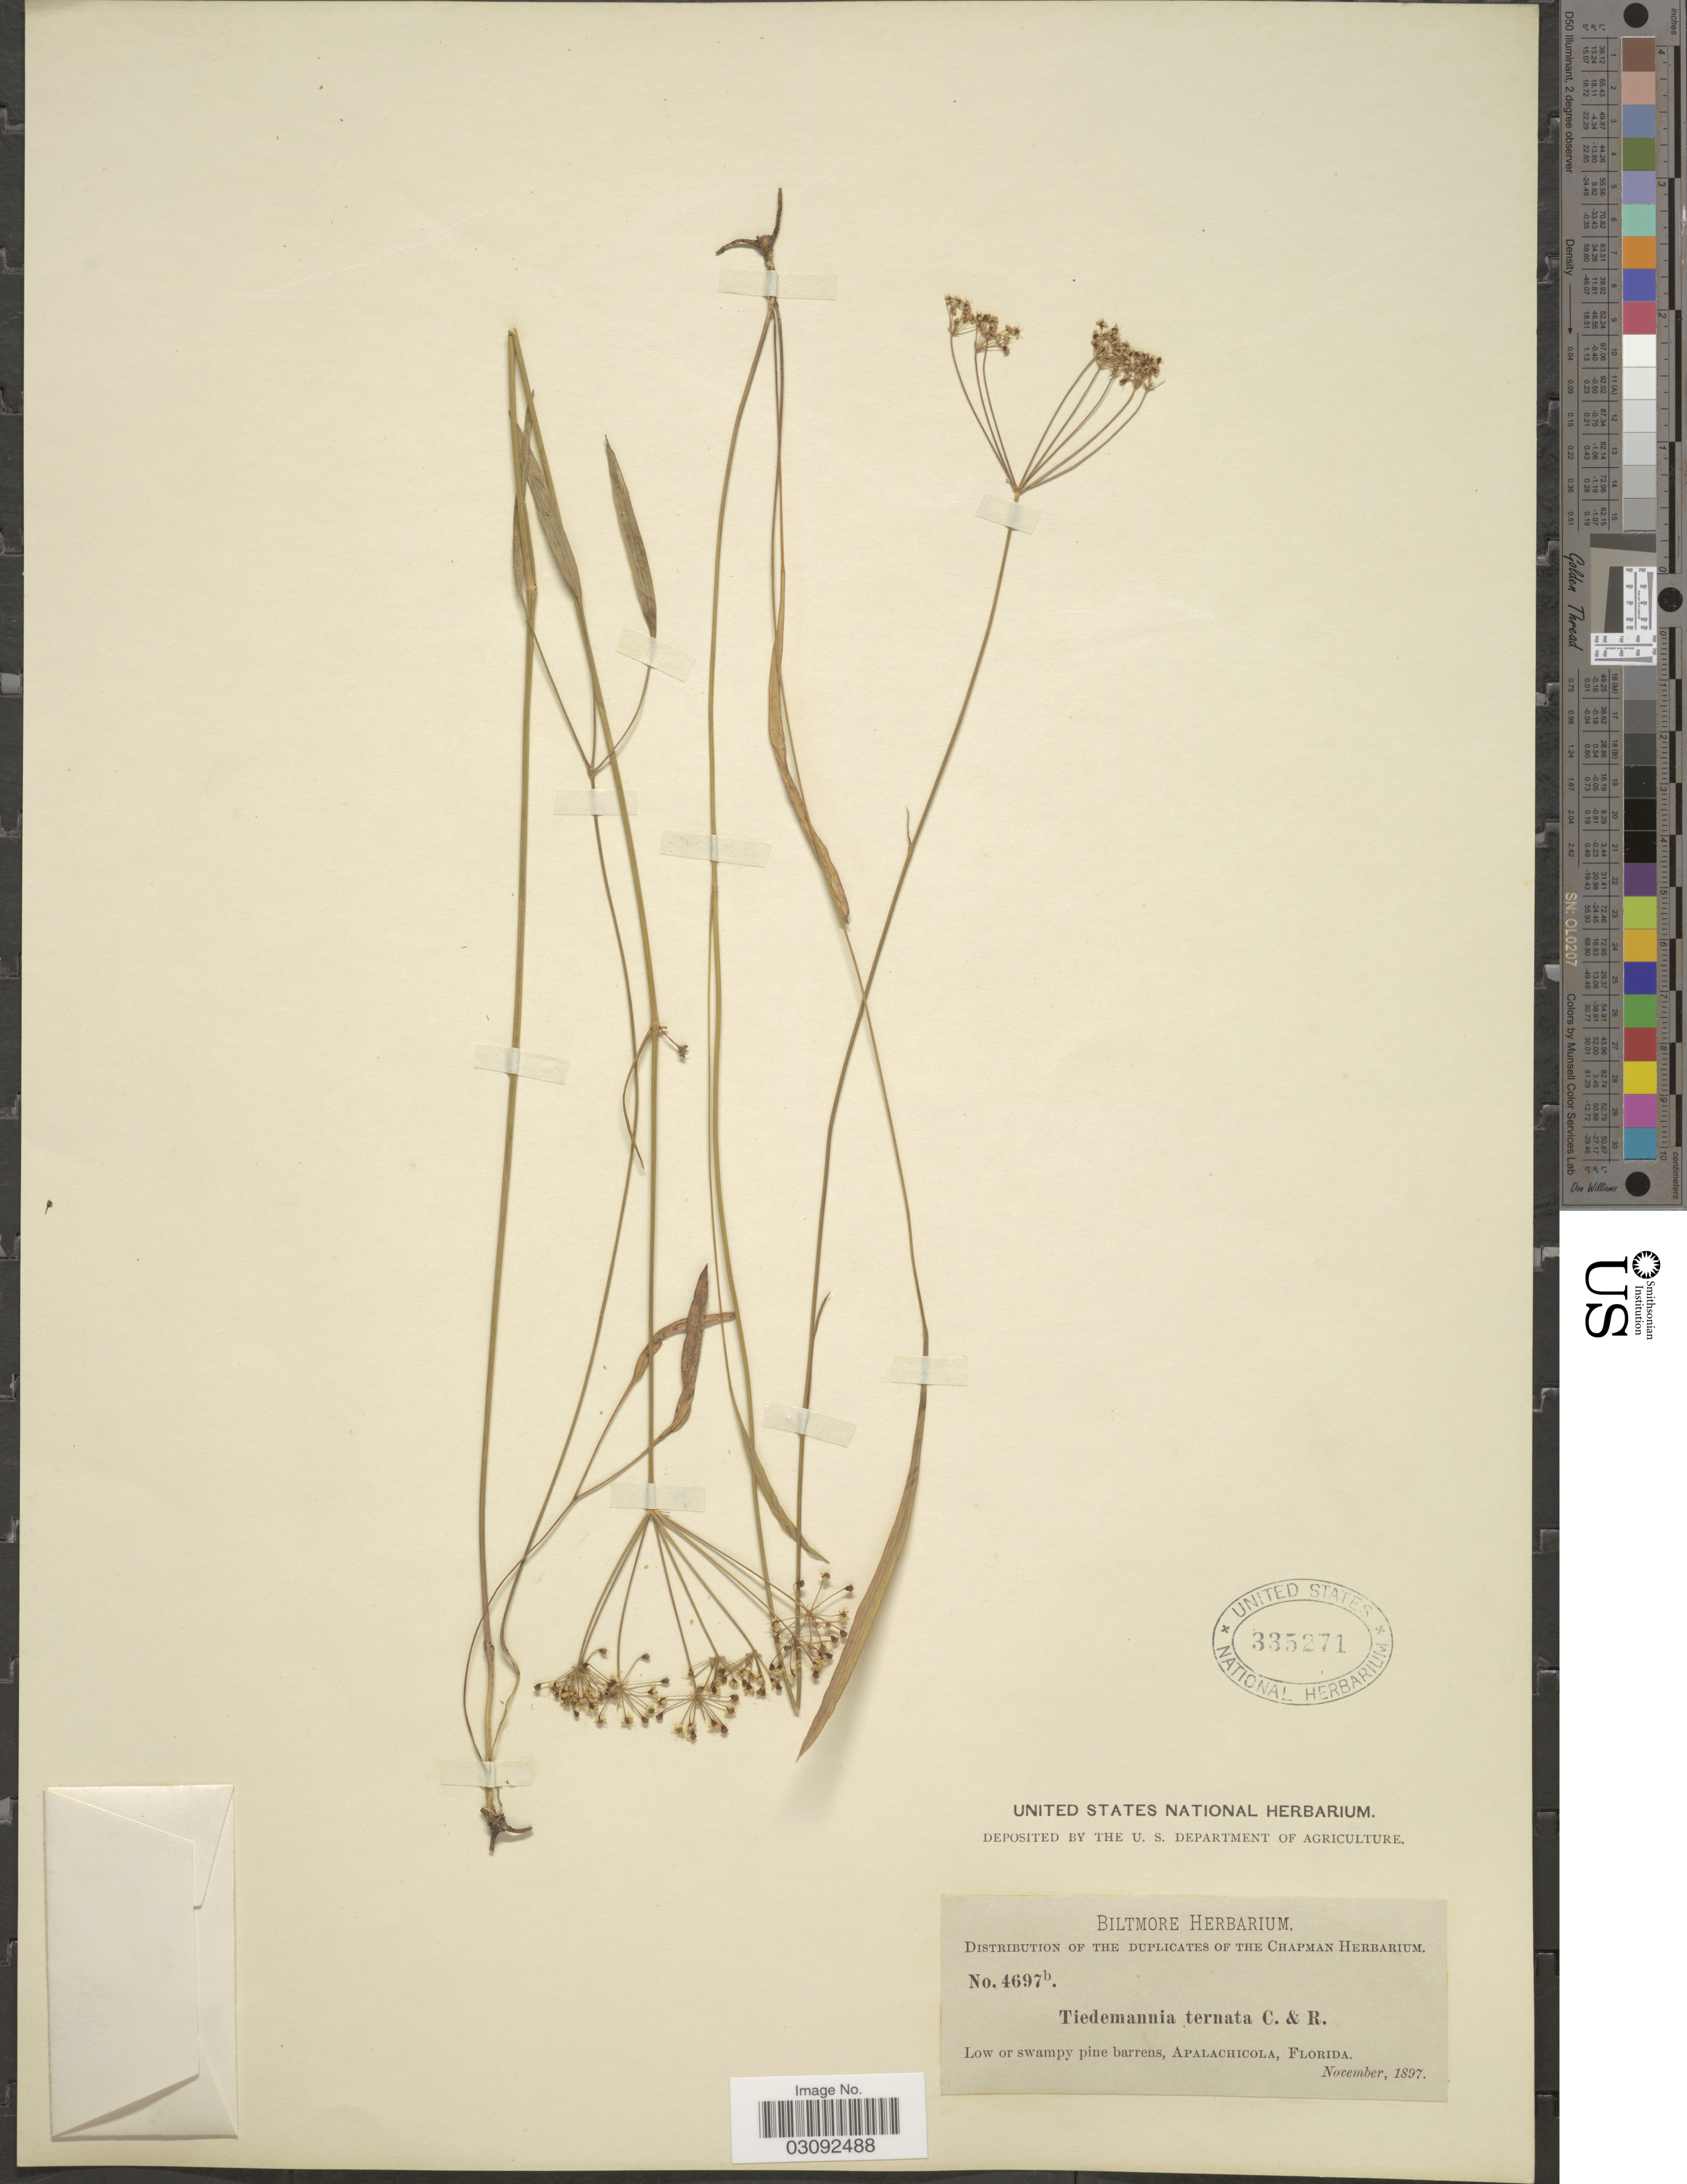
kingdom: Plantae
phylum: Tracheophyta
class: Magnoliopsida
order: Apiales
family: Apiaceae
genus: Oxypolis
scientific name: Oxypolis ternata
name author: (Nutt.) A. Heller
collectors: ex herb. Biltmore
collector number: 4697b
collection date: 1897-11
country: United States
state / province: Florida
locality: Apalachicola.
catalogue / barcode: US 335271